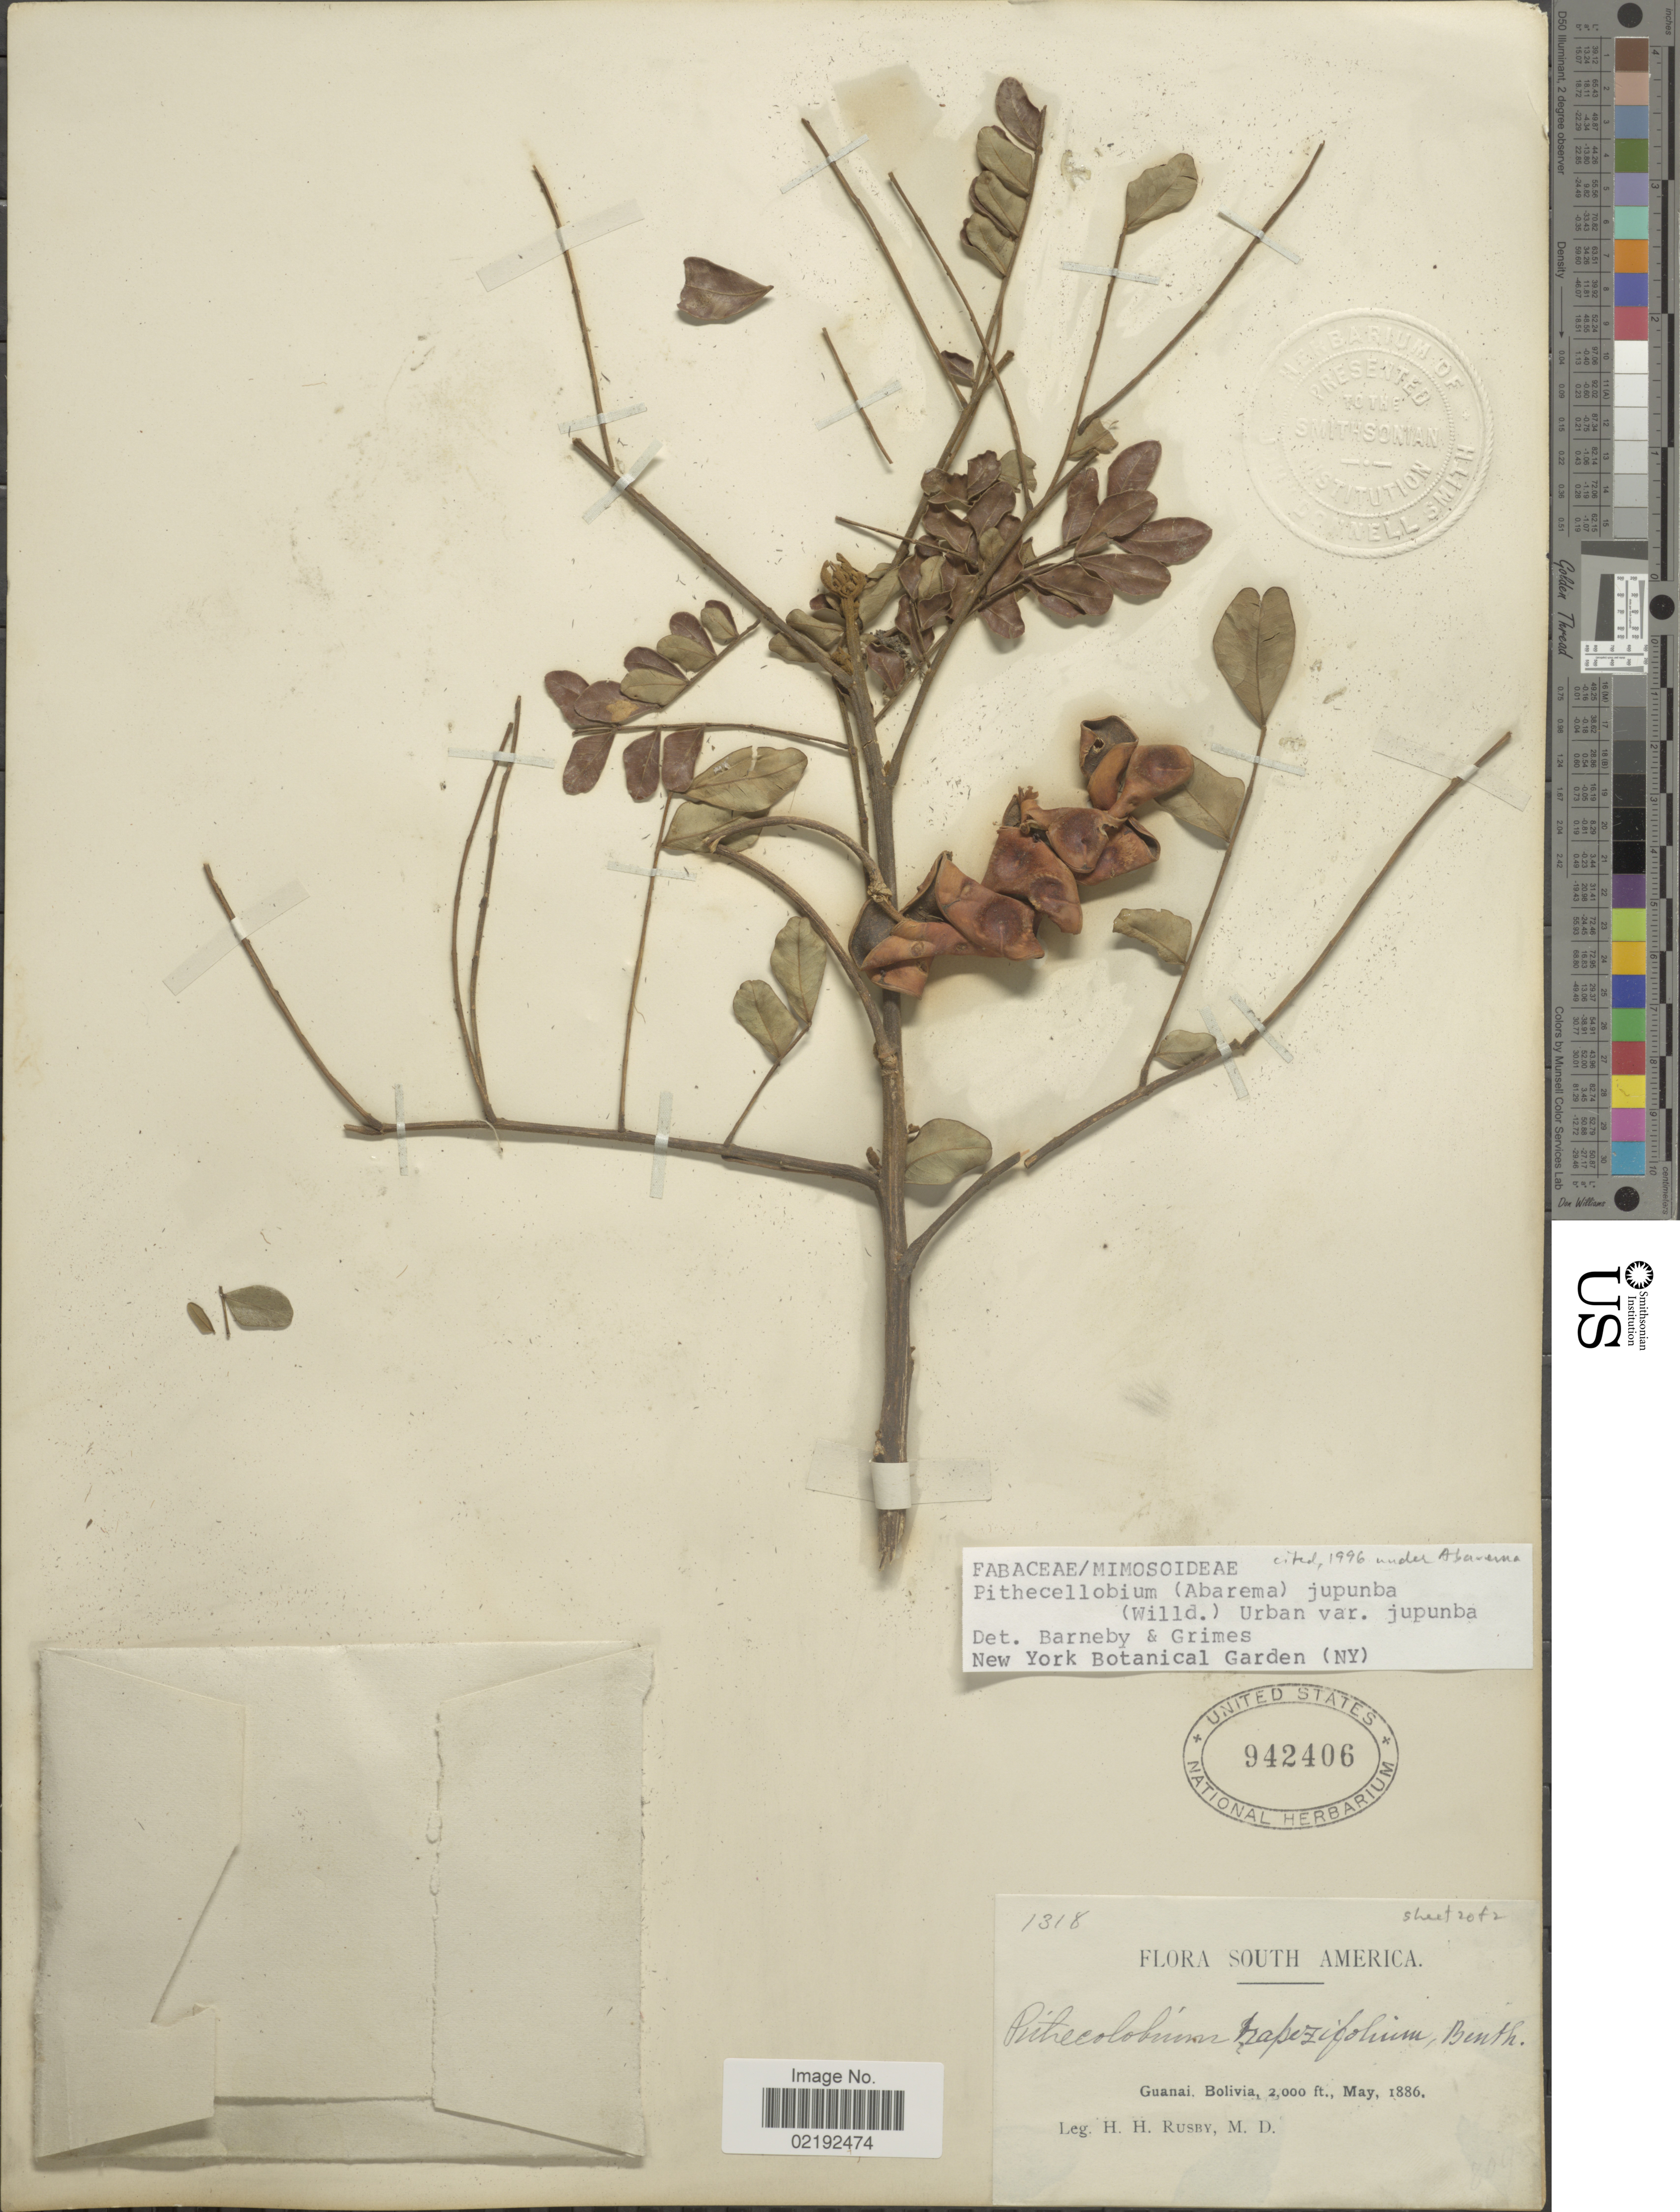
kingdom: Plantae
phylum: Tracheophyta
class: Magnoliopsida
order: Fabales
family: Fabaceae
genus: Abarema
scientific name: Abarema jupunba var. jupunba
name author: (Willd.) Britton & Killip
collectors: H. H. Rusby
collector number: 1318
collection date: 1886-05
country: Bolivia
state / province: La Páz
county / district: Larecaja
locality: Guanay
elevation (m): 610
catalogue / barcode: US 942406